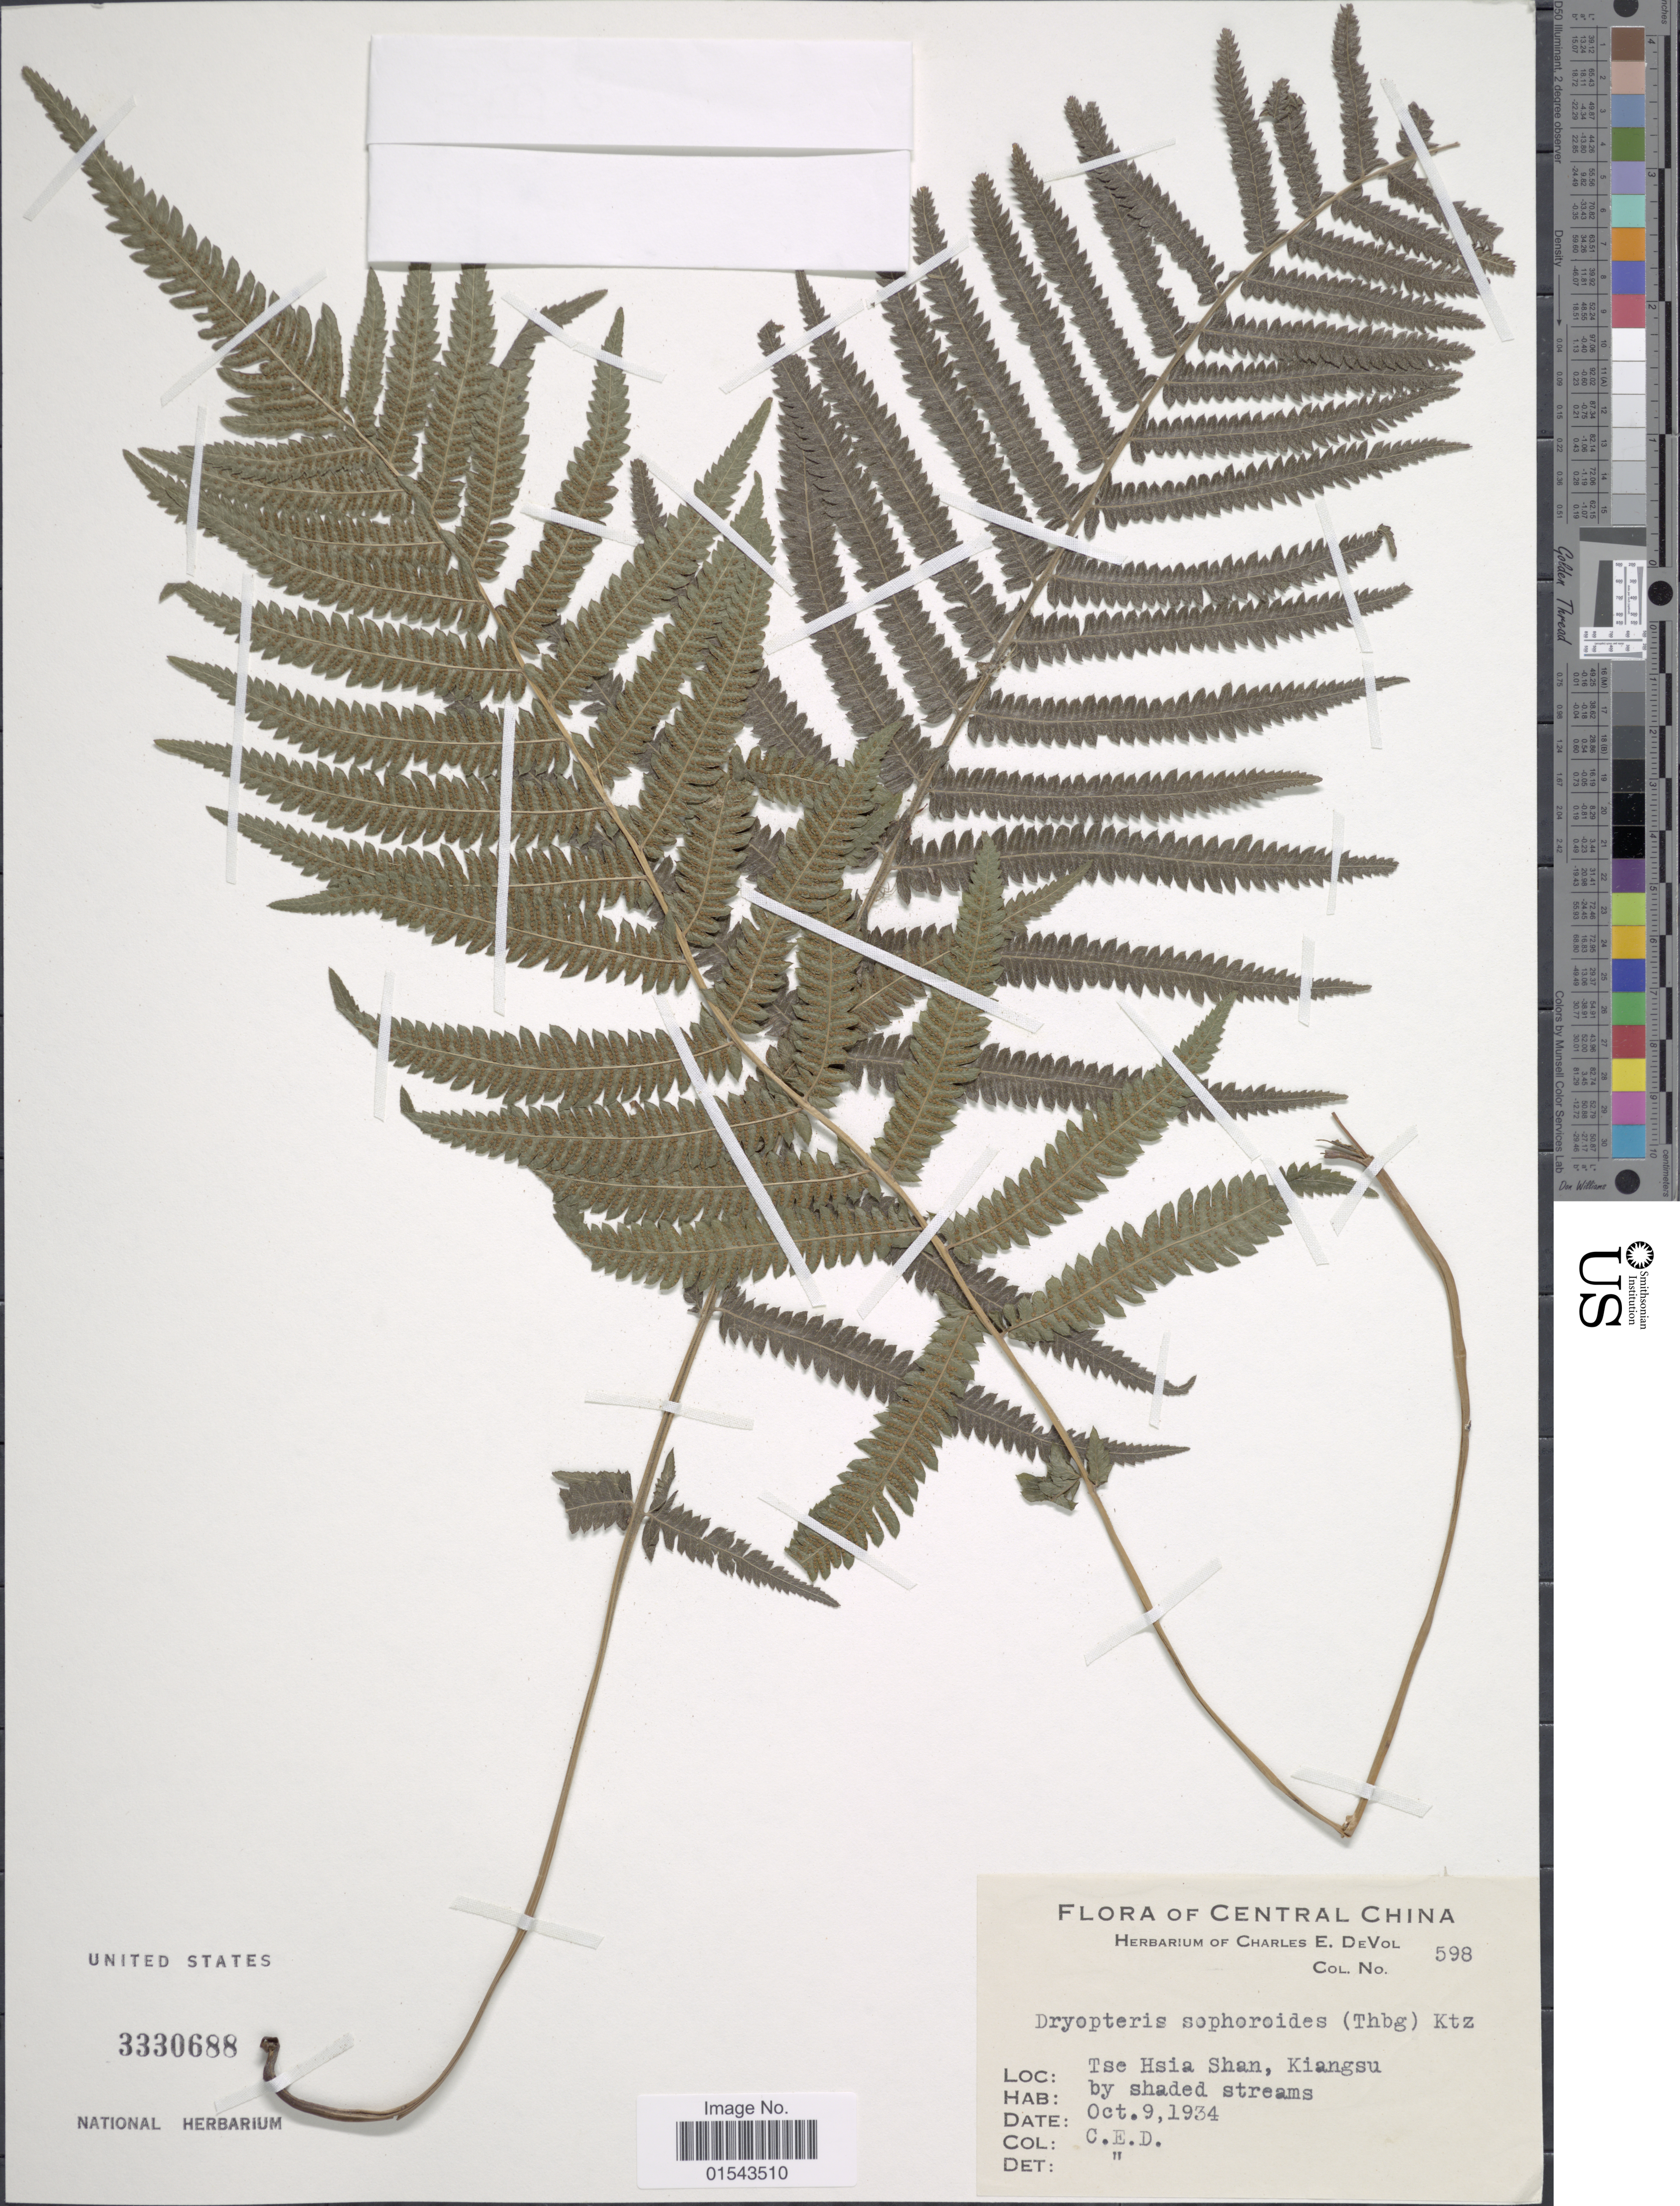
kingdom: Plantae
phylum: Tracheophyta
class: Polypodiopsida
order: Polypodiales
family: Thelypteridaceae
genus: Christella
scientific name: Christella acuminata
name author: (Houtt.) H. Lév.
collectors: C. E. De Vol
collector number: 598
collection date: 1934-10-09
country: China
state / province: Jiangsu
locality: Central China. Tse Hsia Shan, Kiangsu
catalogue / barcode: US 3330688